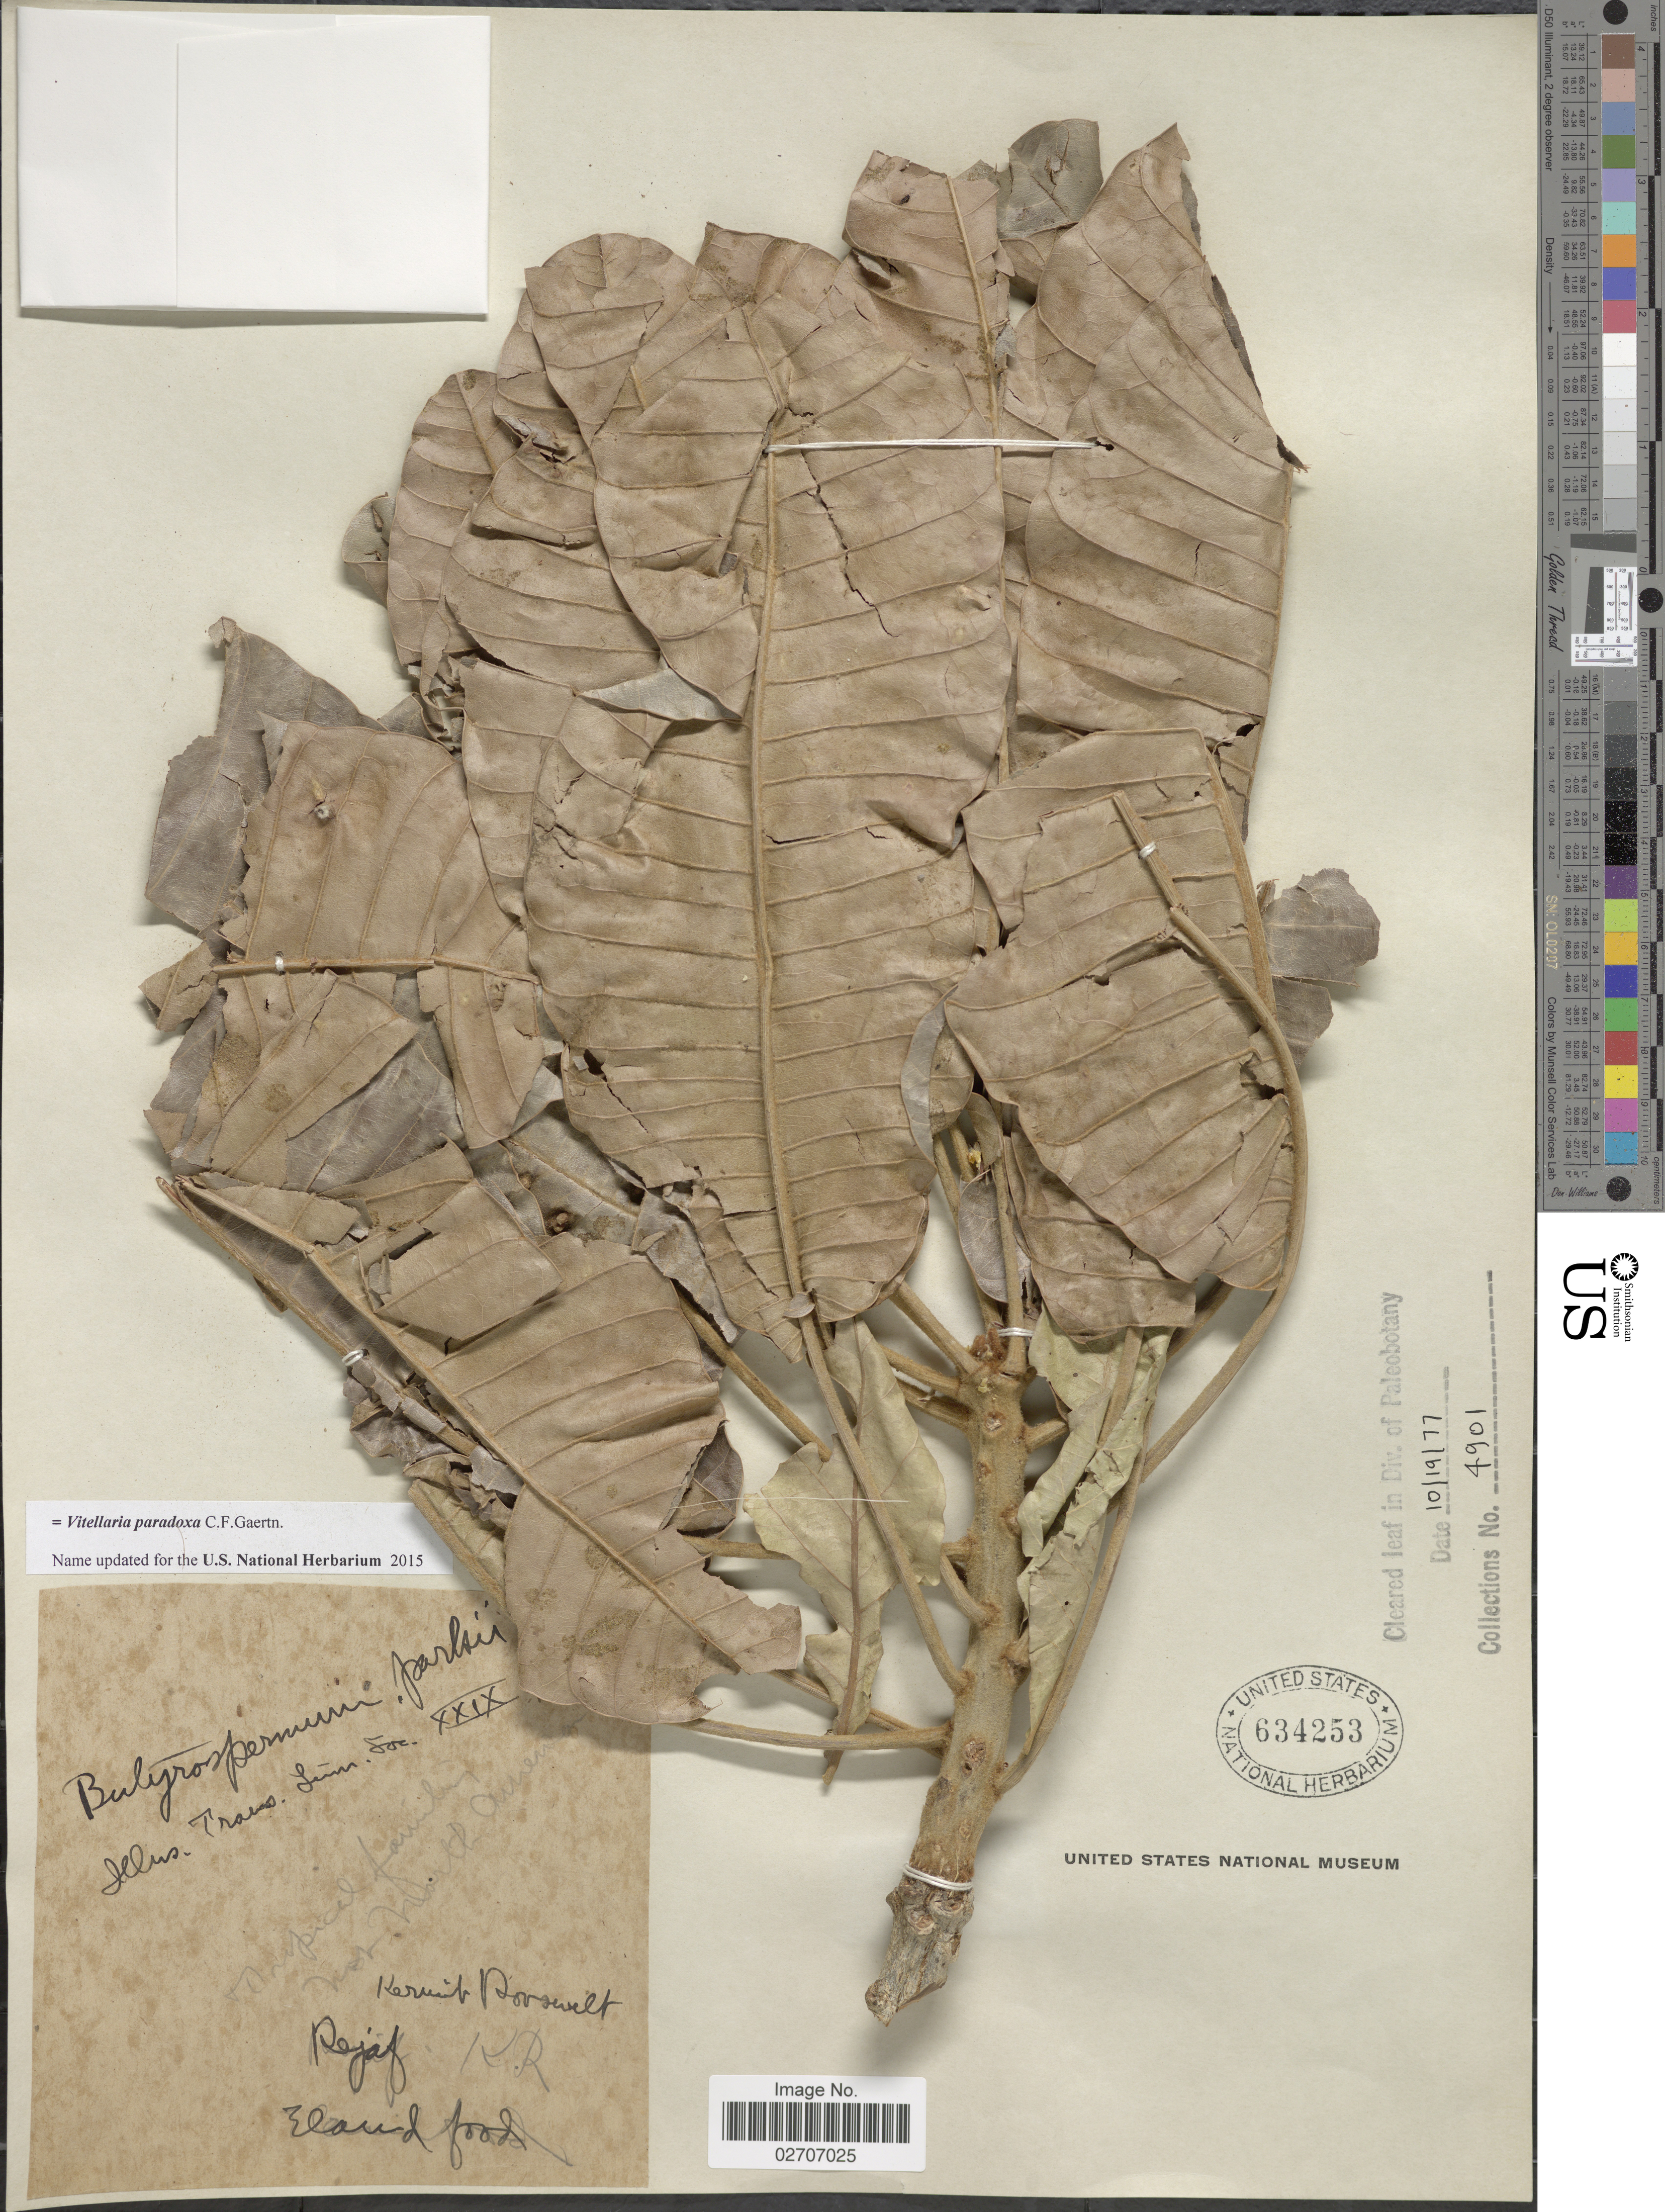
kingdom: Plantae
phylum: Tracheophyta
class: Magnoliopsida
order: Ericales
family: Sapotaceae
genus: Vitellaria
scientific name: Vitellaria parodoxa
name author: C.F. Gaertn.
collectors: K. Roosevelt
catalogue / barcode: US 634253